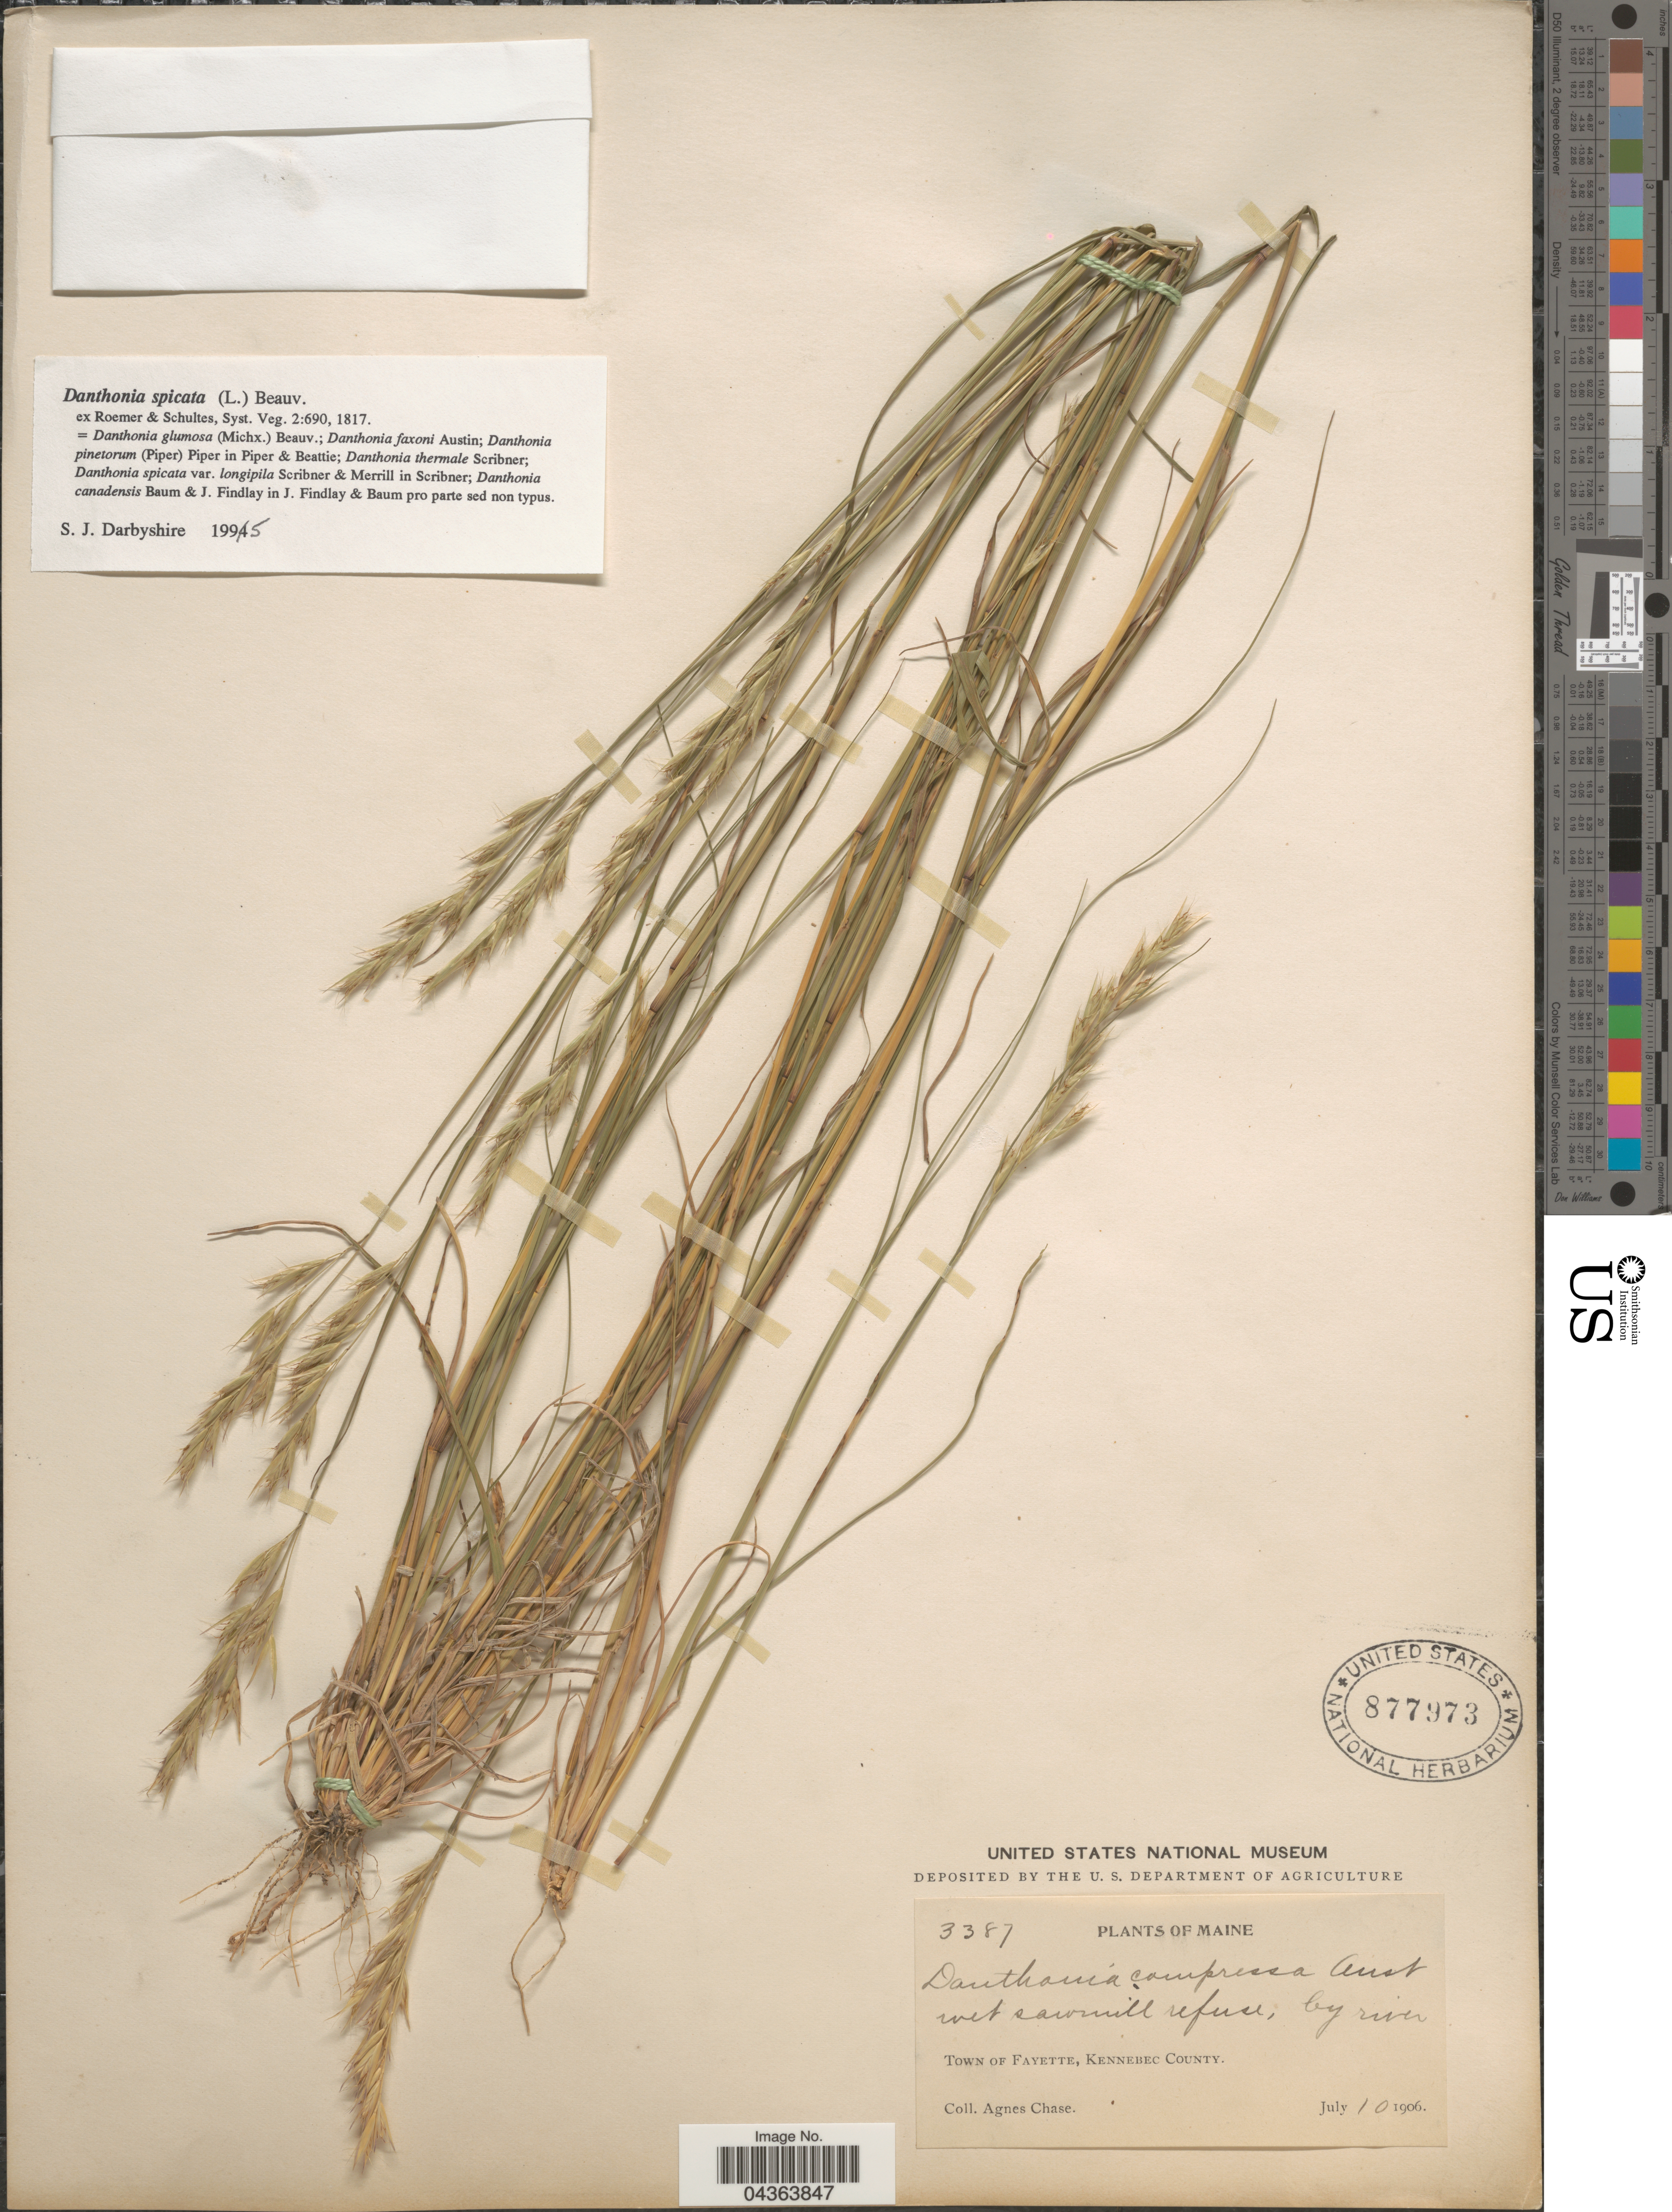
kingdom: Plantae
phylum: Tracheophyta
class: Liliopsida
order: Poales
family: Poaceae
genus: Danthonia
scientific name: Danthonia spicata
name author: (L.) P. Beauv. ex Roem. & Schult.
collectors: A. Chase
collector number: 3387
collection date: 1906-07-10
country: United States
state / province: Maine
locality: Town of Fayette, Kennebec County.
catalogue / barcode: US 877973